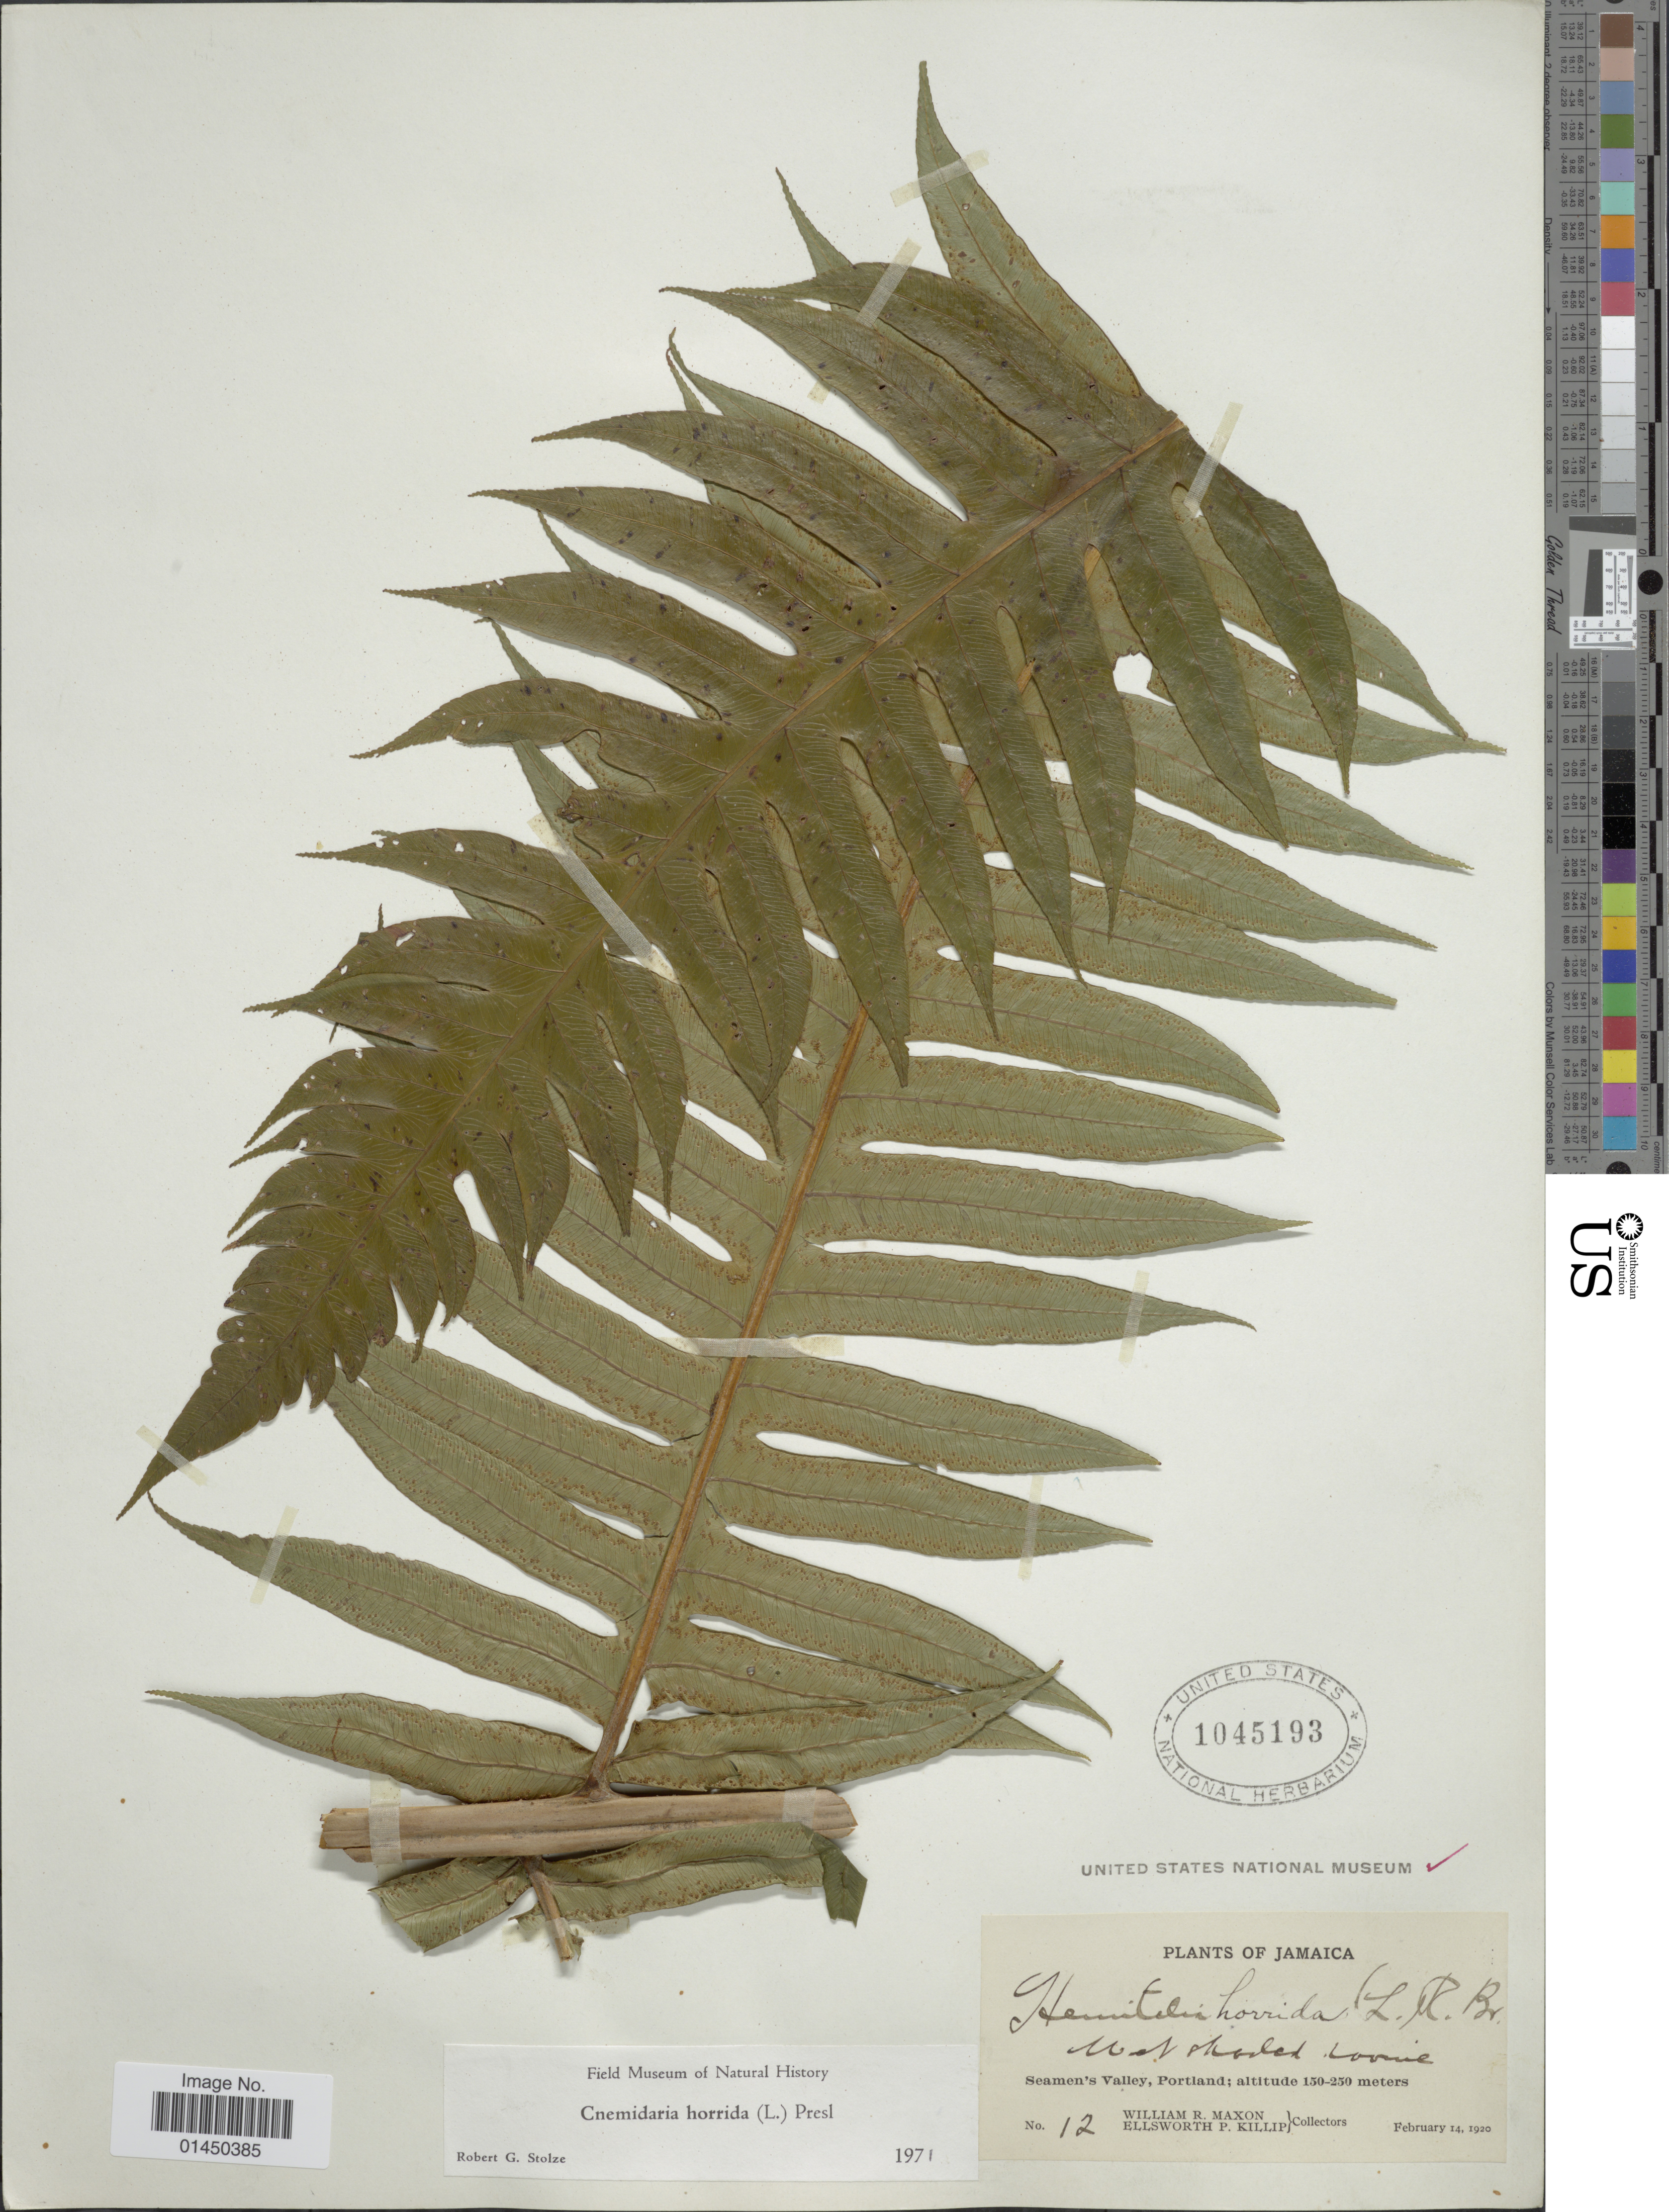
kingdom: Plantae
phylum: Tracheophyta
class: Polypodiopsida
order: Cyatheales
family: Cyatheaceae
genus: Cyathea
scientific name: Cyathea horrida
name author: (L.) Sm.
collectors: W. R. Maxon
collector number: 12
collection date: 1920-02-14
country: Jamaica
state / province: Portland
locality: Wet shaded ravine, Seamen's Valley.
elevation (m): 150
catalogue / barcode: US 1045193